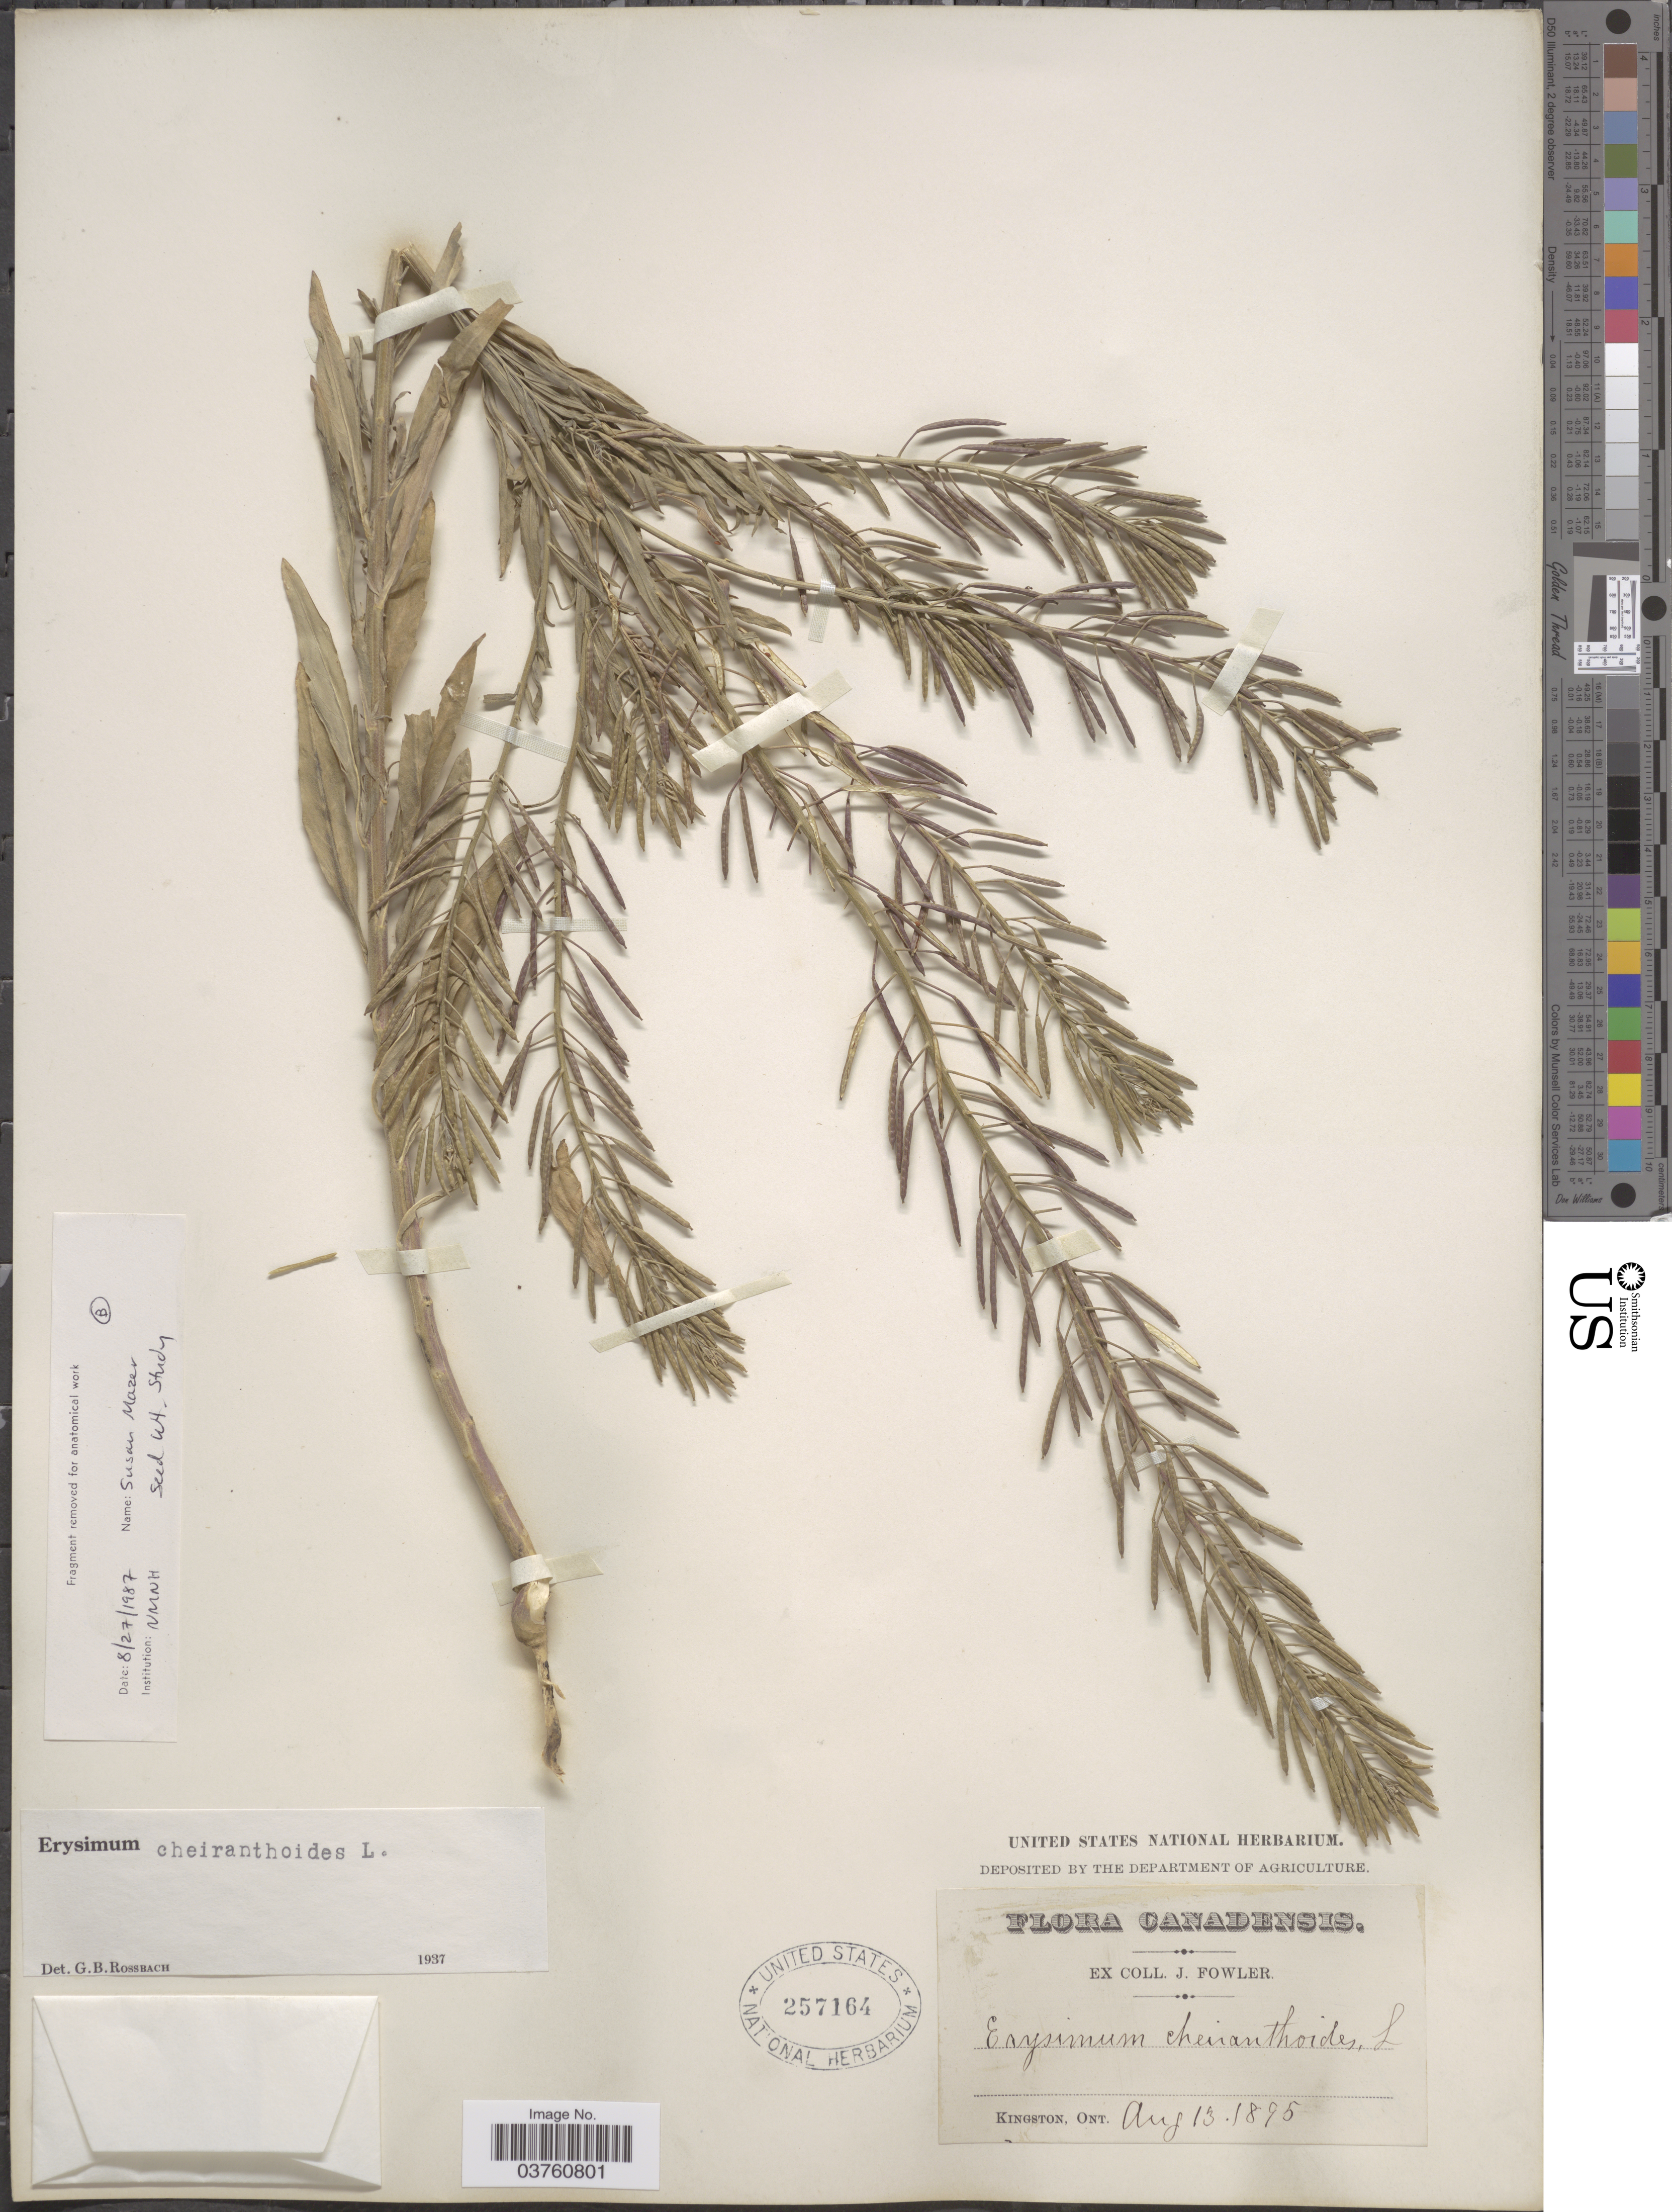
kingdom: Plantae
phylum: Tracheophyta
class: Magnoliopsida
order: Brassicales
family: Brassicaceae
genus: Erysimum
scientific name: Erysimum cheiranthoides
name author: L.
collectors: J. Fowler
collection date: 1895-08-13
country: Canada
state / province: Ontario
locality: Kingston.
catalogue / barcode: US 257164